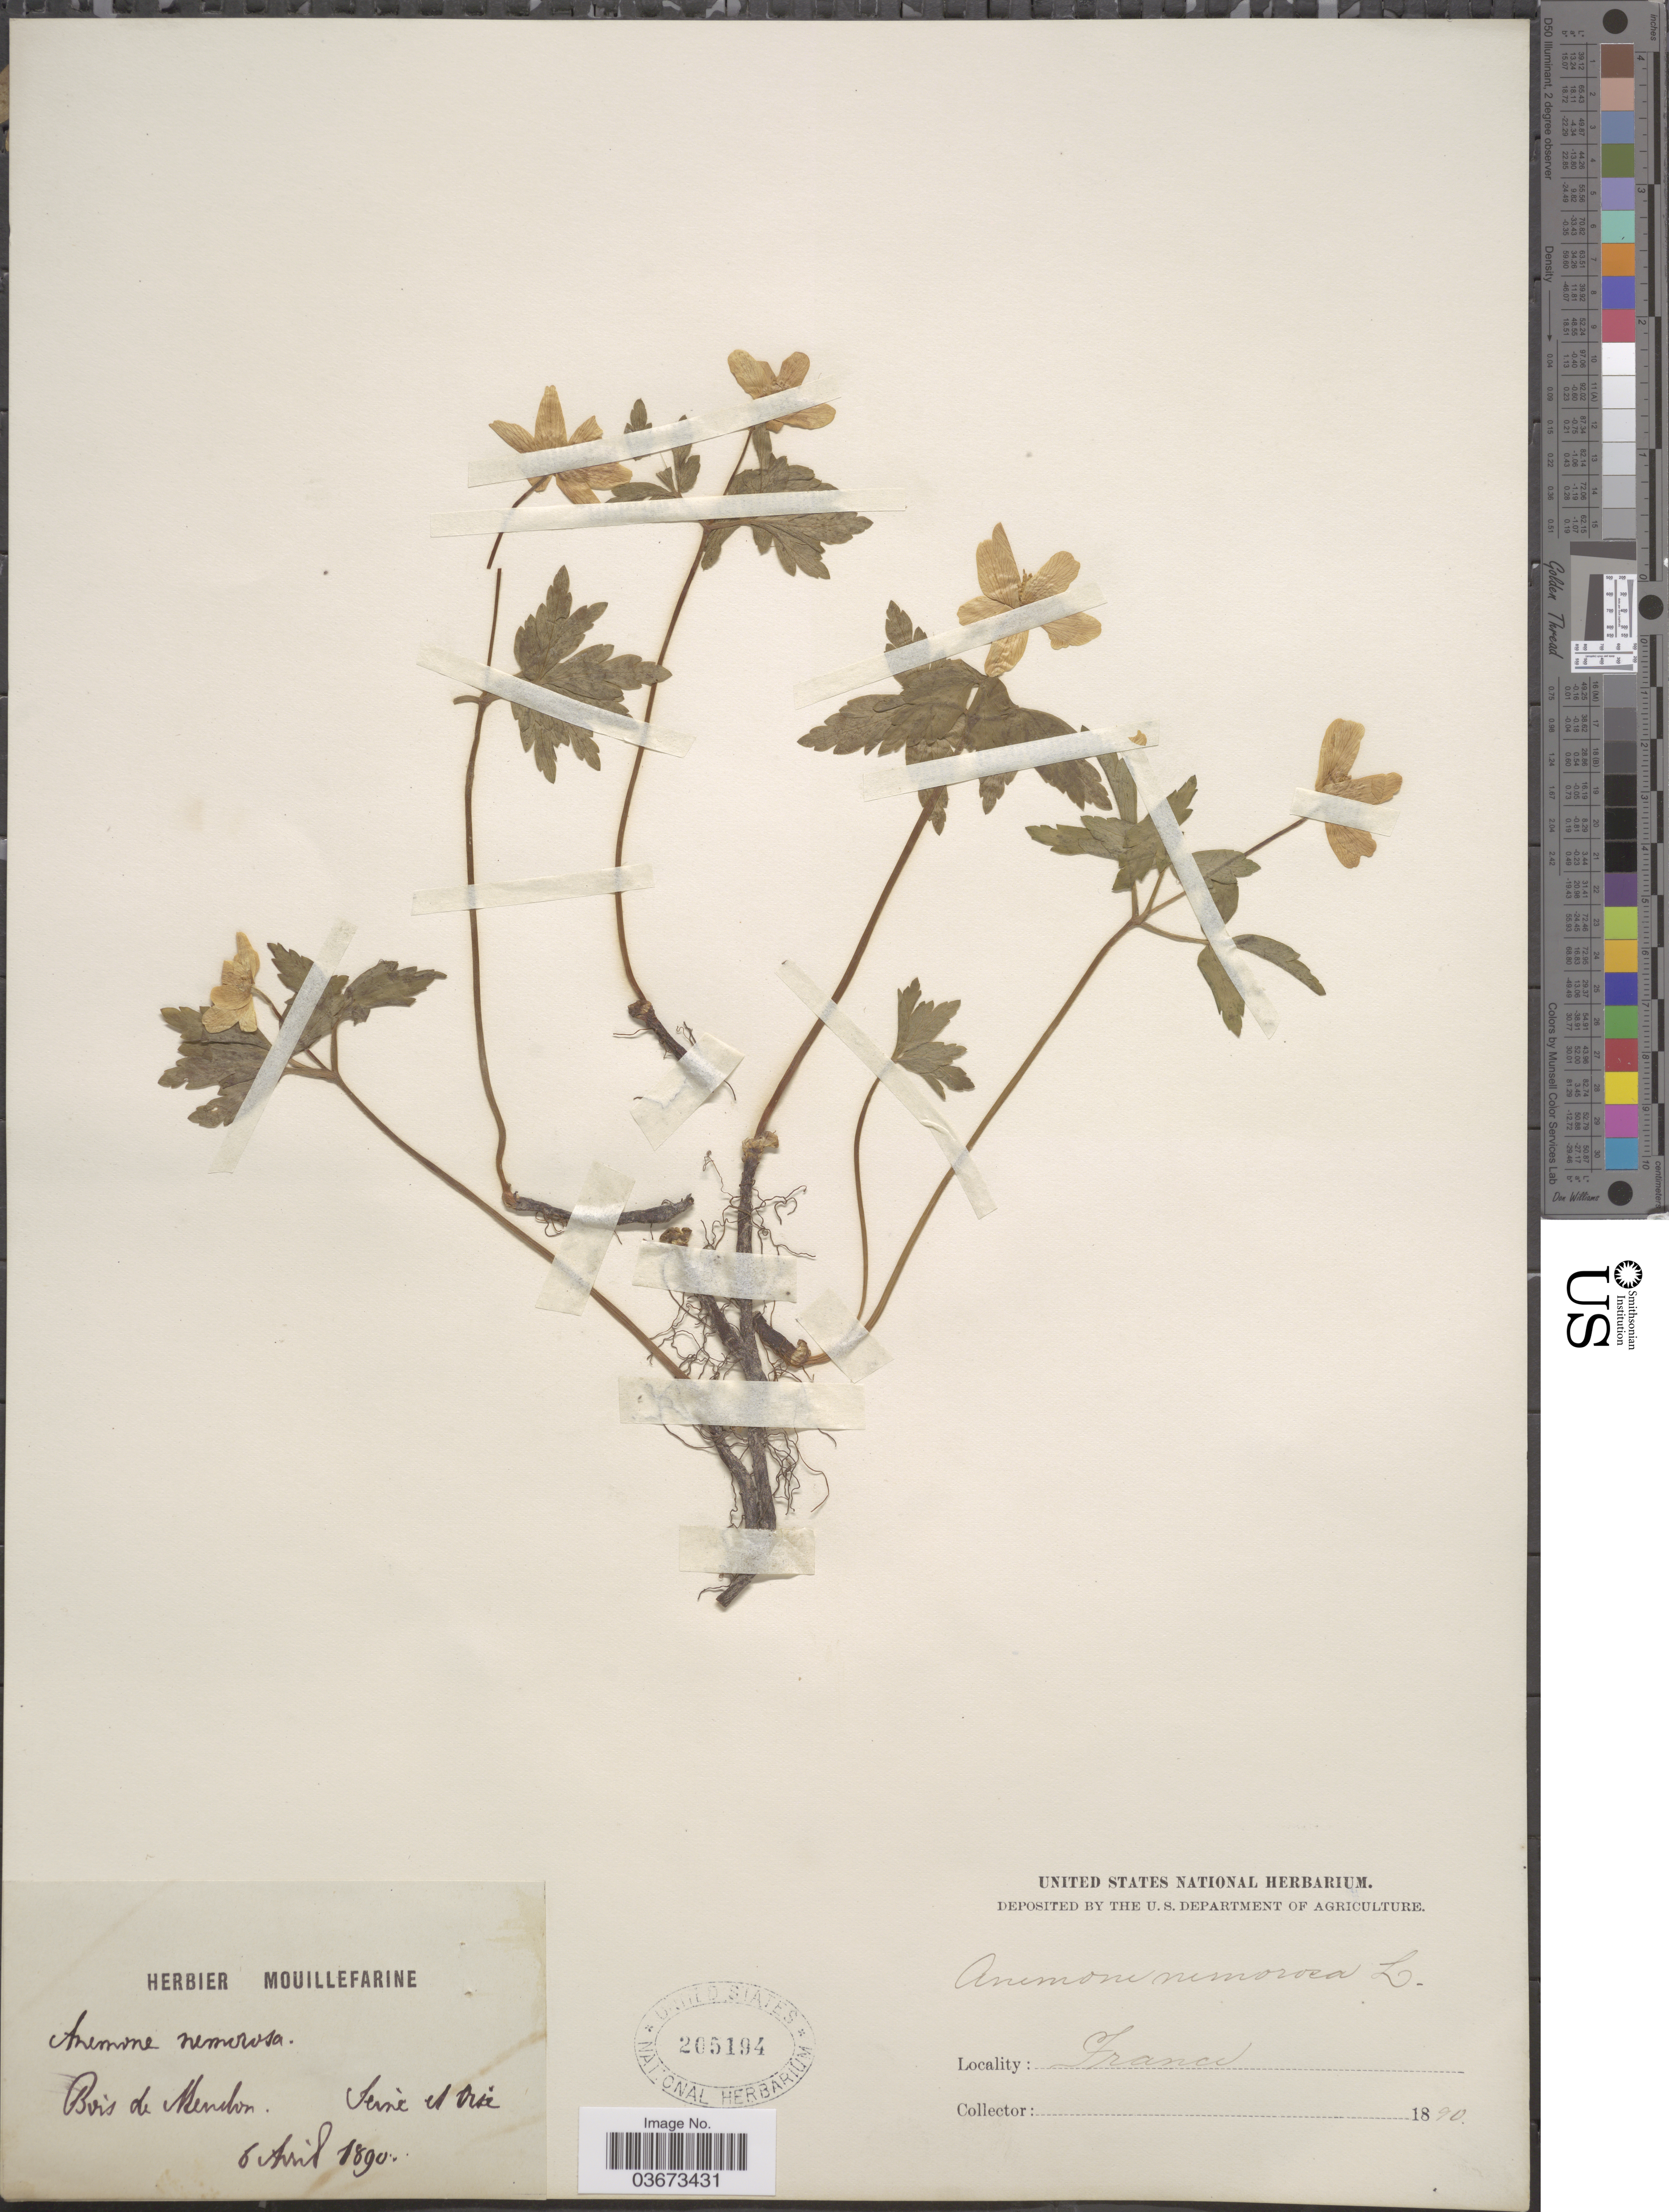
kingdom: Plantae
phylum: Tracheophyta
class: Magnoliopsida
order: Ranunculales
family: Ranunculaceae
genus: Anemone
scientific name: Anemone nemorosa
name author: L.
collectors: ex herb. Mouillefarine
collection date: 1890-04-06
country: France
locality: Bois de Mendon. Seine et Oise.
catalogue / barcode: US 205194